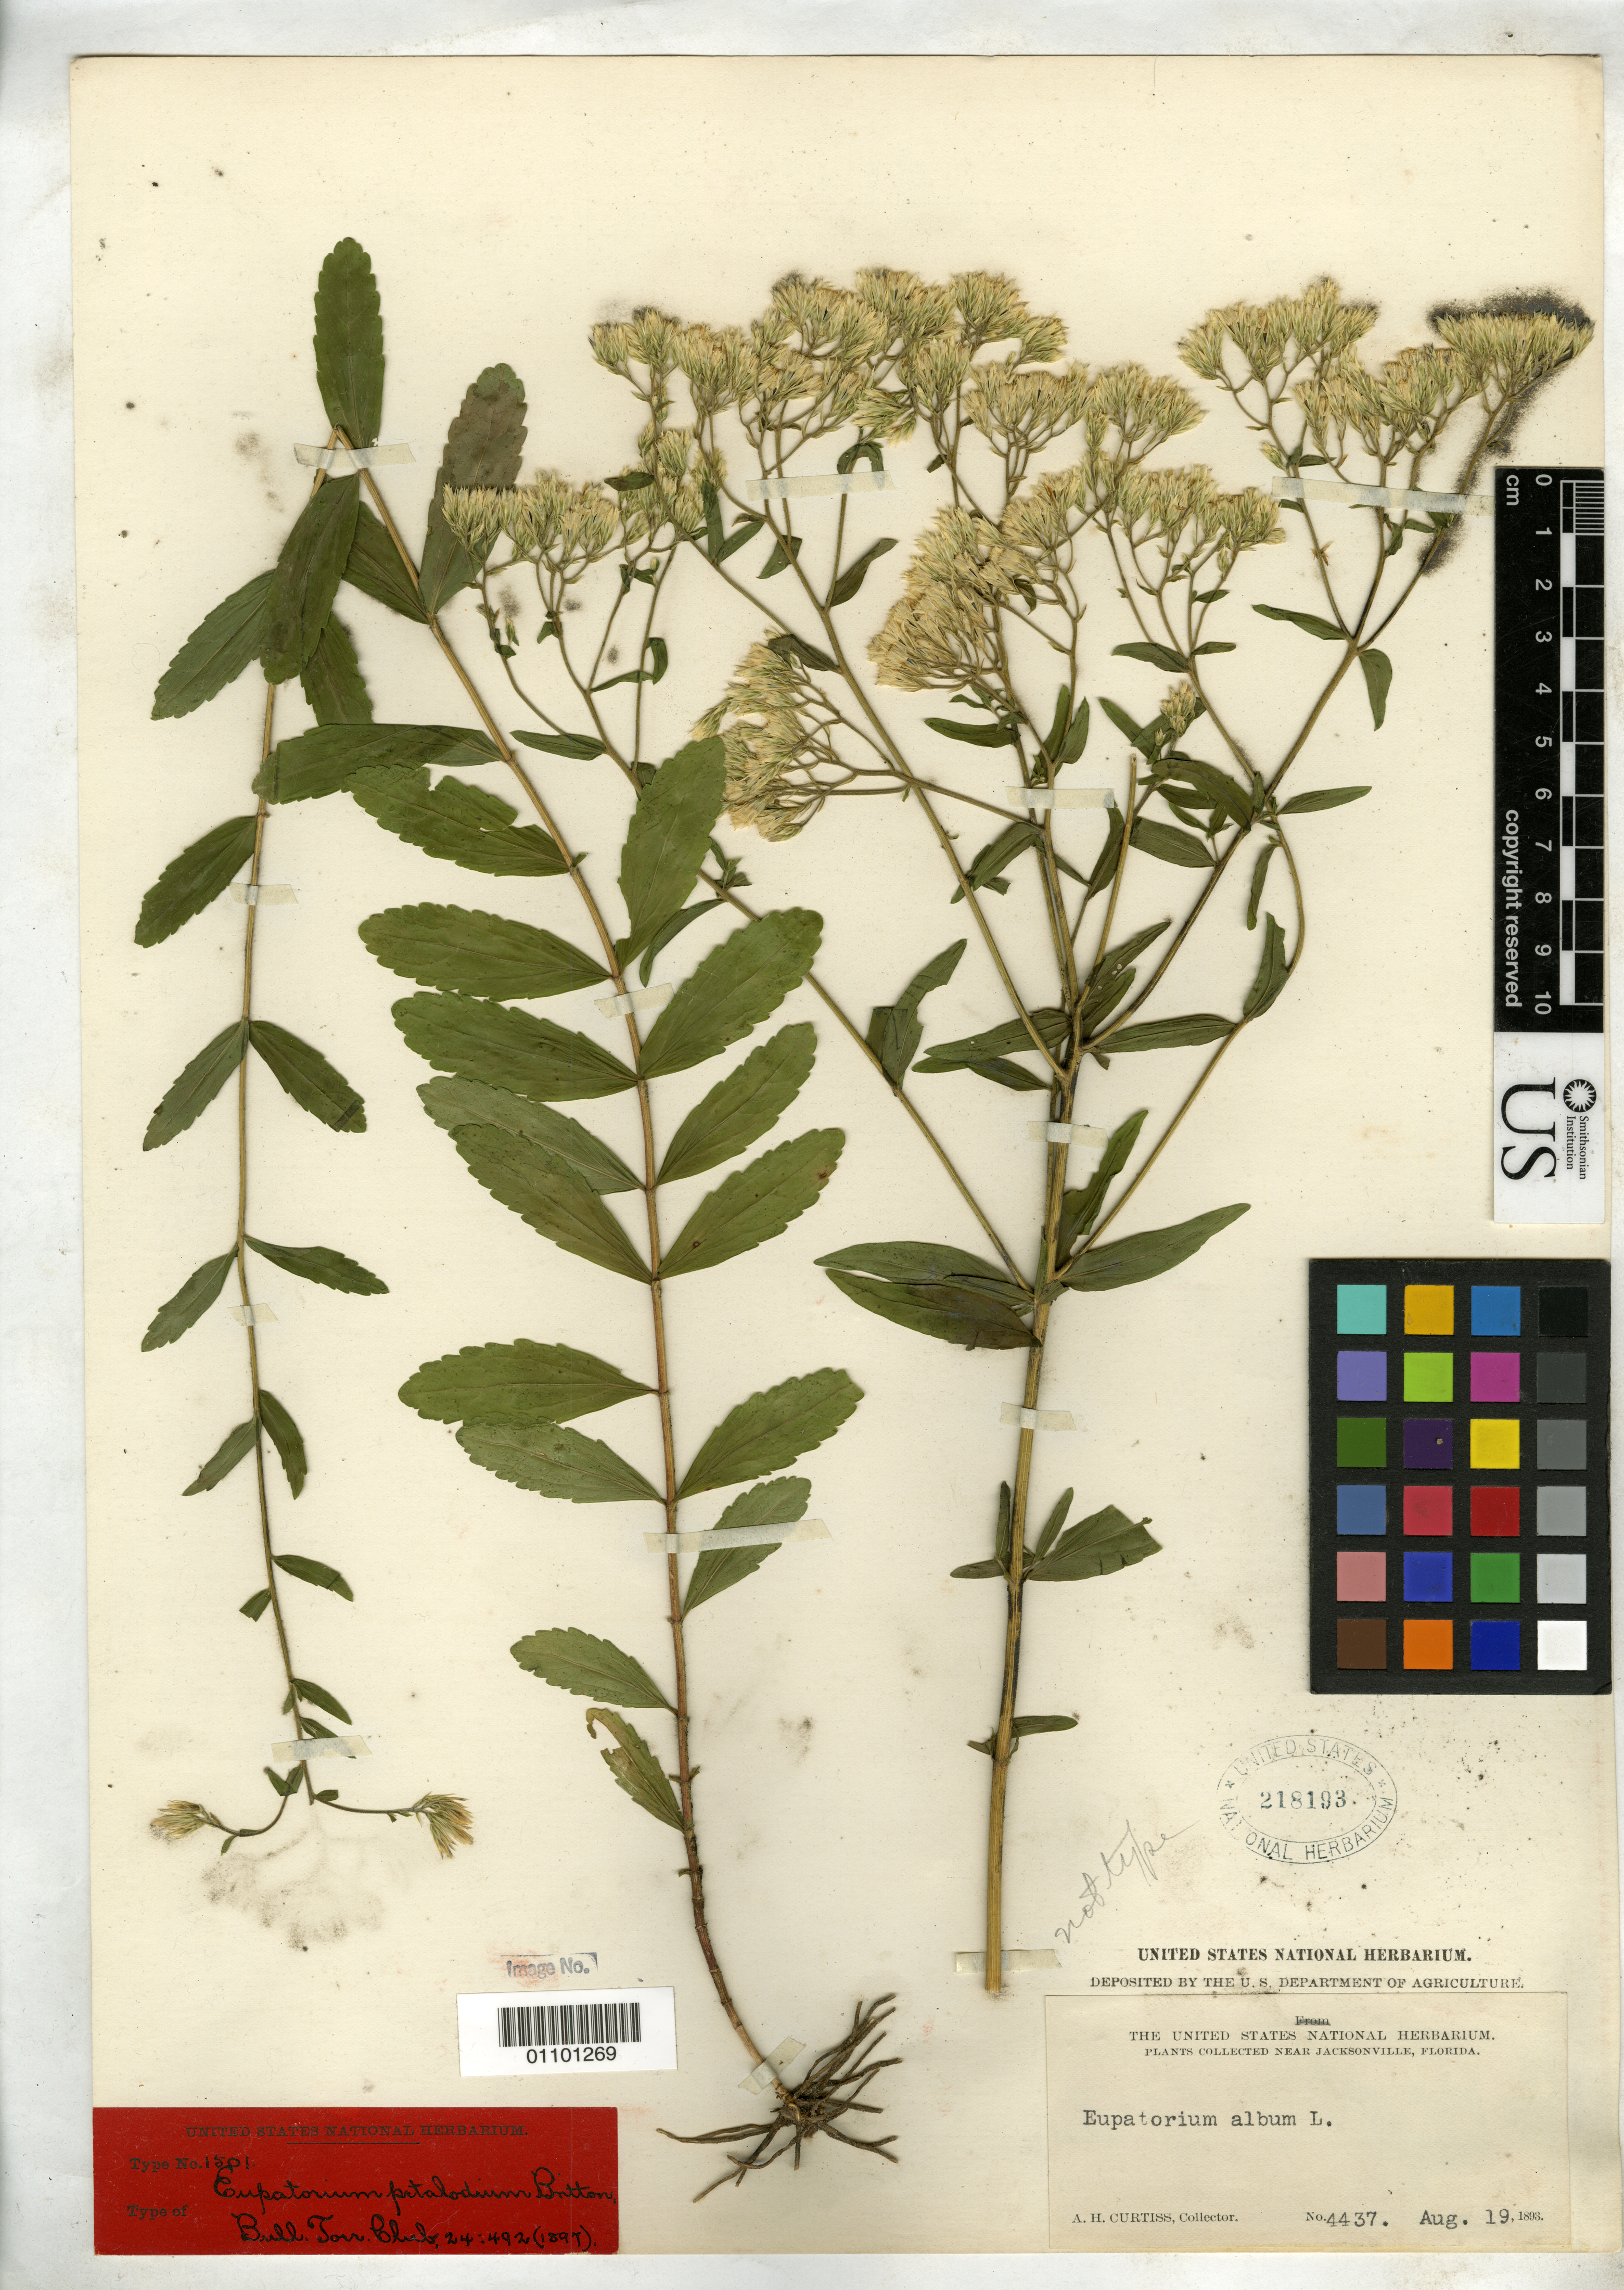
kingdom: Plantae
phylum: Tracheophyta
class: Magnoliopsida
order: Asterales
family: Asteraceae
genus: Eupatorium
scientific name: Eupatorium petaloideum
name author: Britton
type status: Syntype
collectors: A. H. Curtiss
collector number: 4437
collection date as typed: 19 Aug 1893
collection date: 1893-08-19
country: United States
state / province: Florida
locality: Jacksonville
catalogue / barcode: US 218193